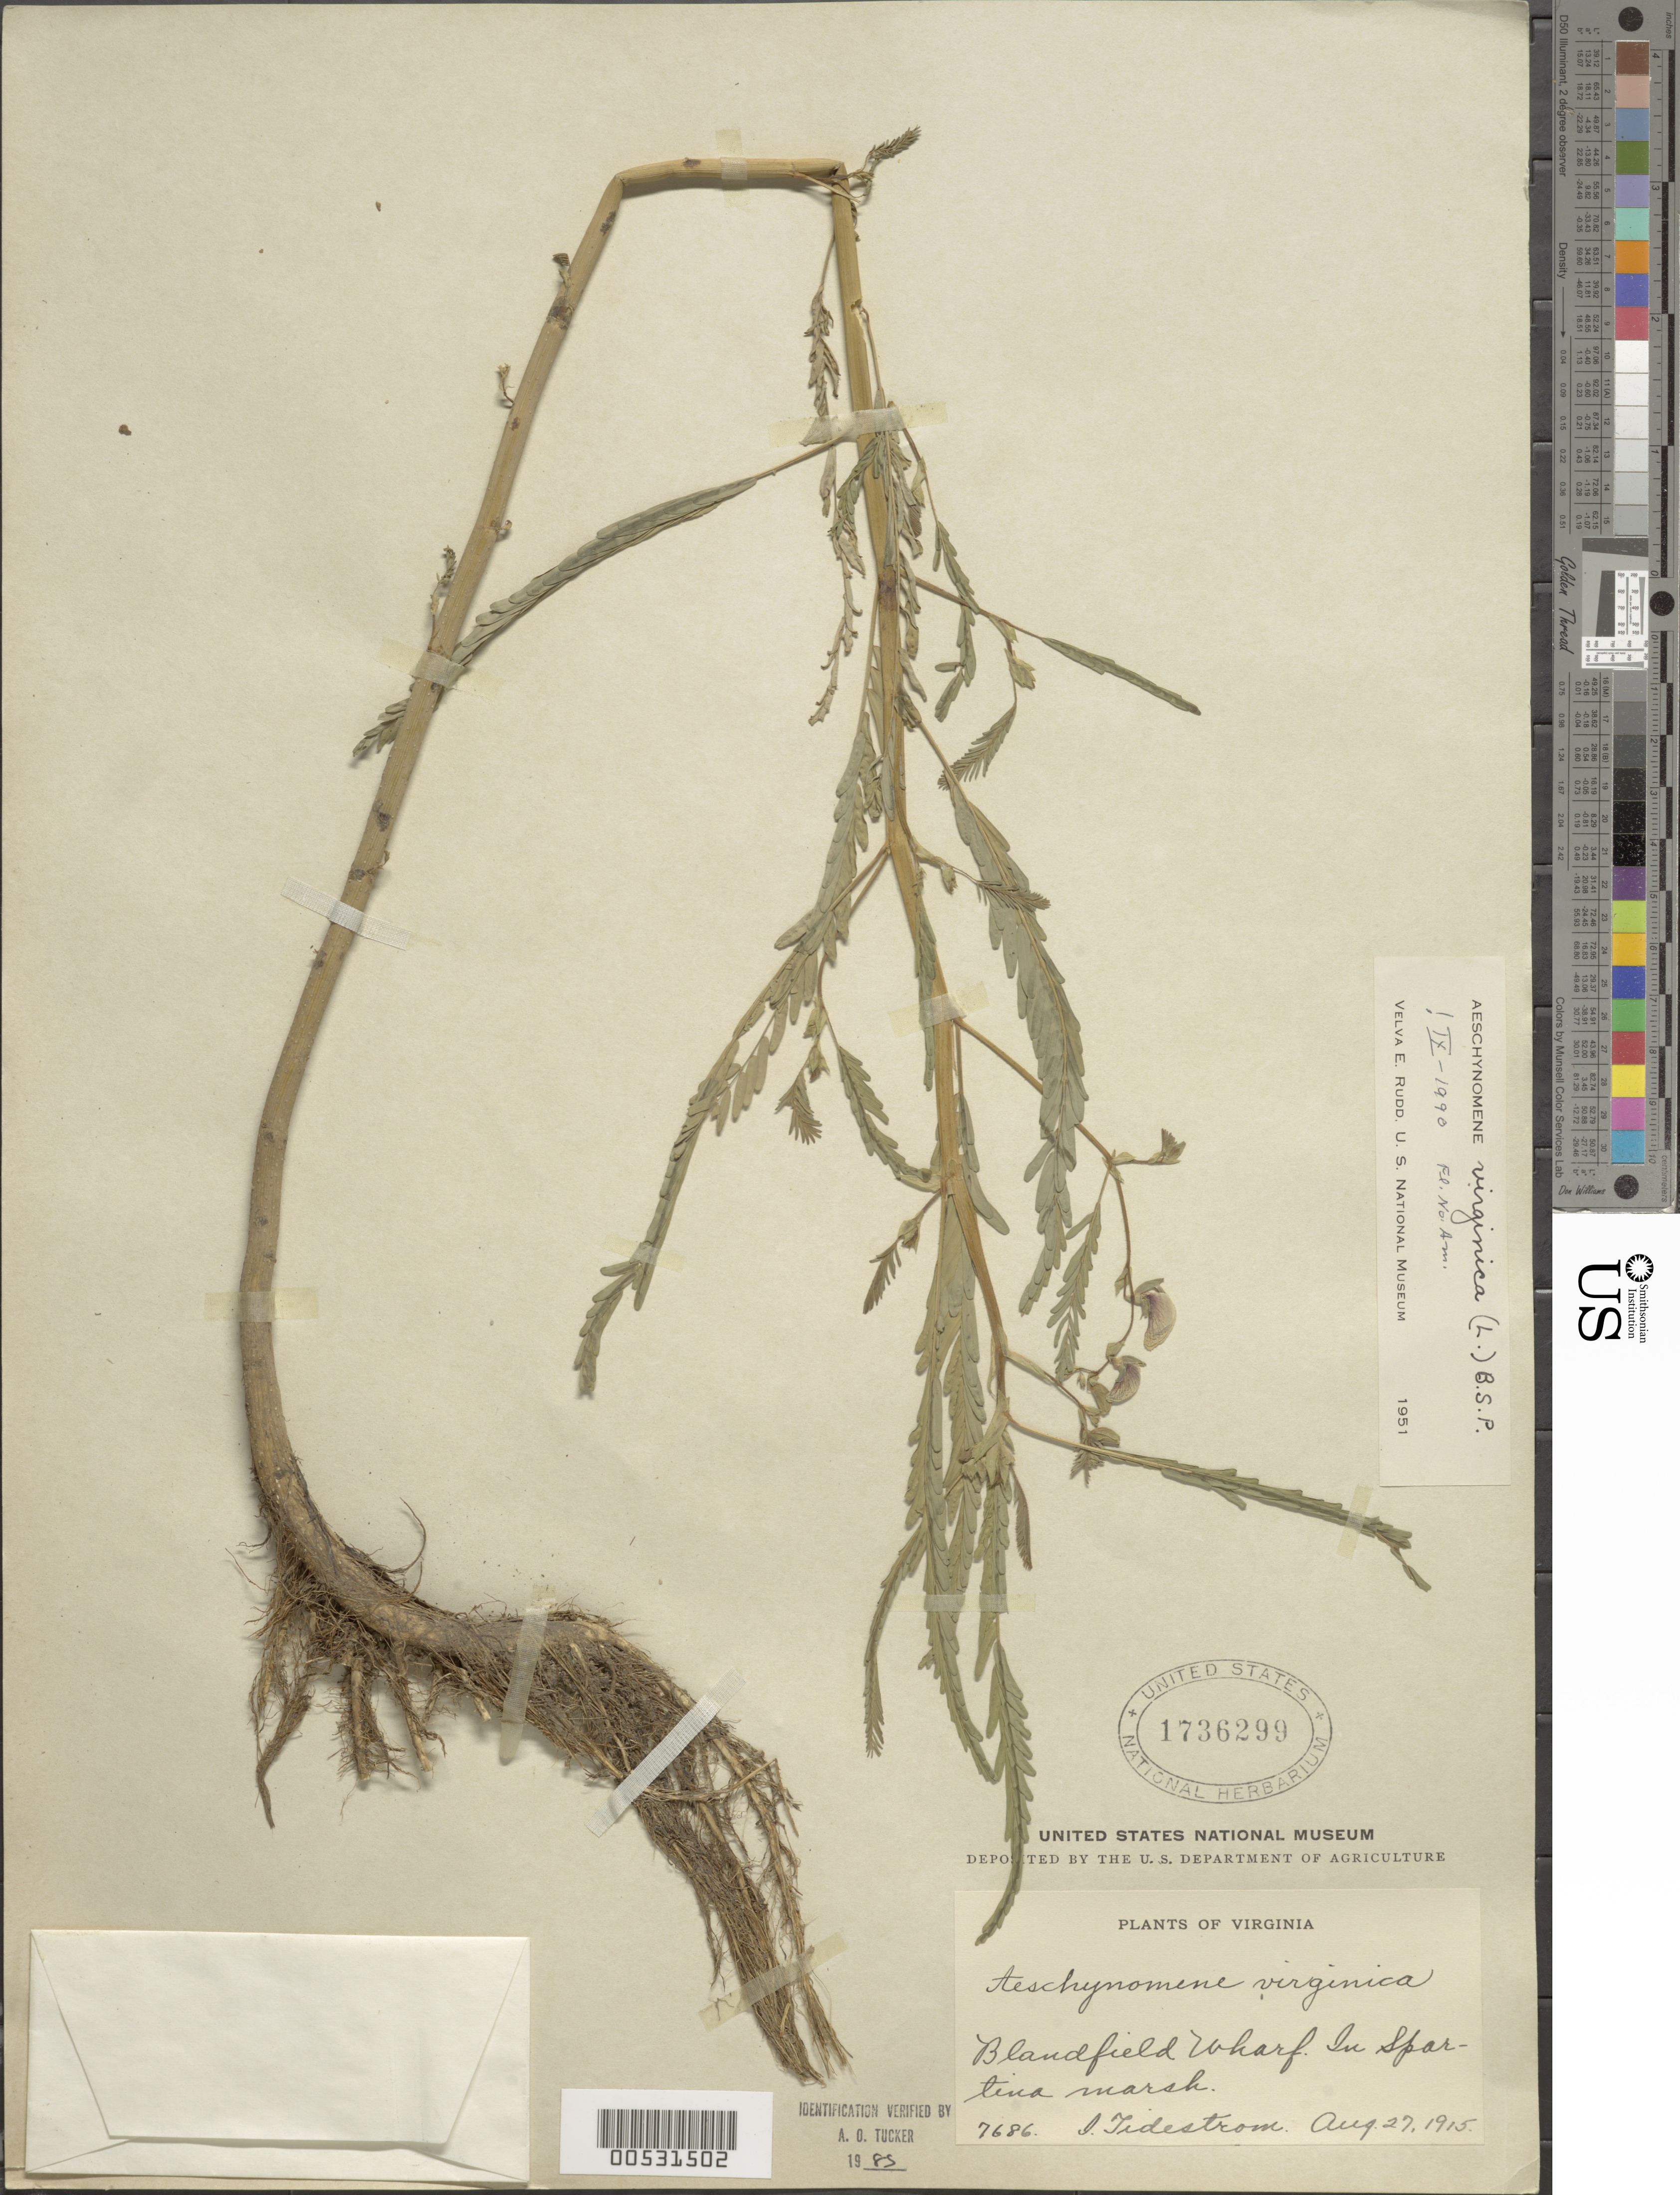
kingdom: Plantae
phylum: Tracheophyta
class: Magnoliopsida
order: Fabales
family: Fabaceae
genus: Aeschynomene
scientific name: Aeschynomene virginica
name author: (L.) Britton, Stearns & Poggenb.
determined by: Rudd, V. E.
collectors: I. F. Tidestrom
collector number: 7686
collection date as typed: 27 Aug 1915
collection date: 1915-08-27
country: United States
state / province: Virginia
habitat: In Spartina marsh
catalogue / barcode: US 1736299